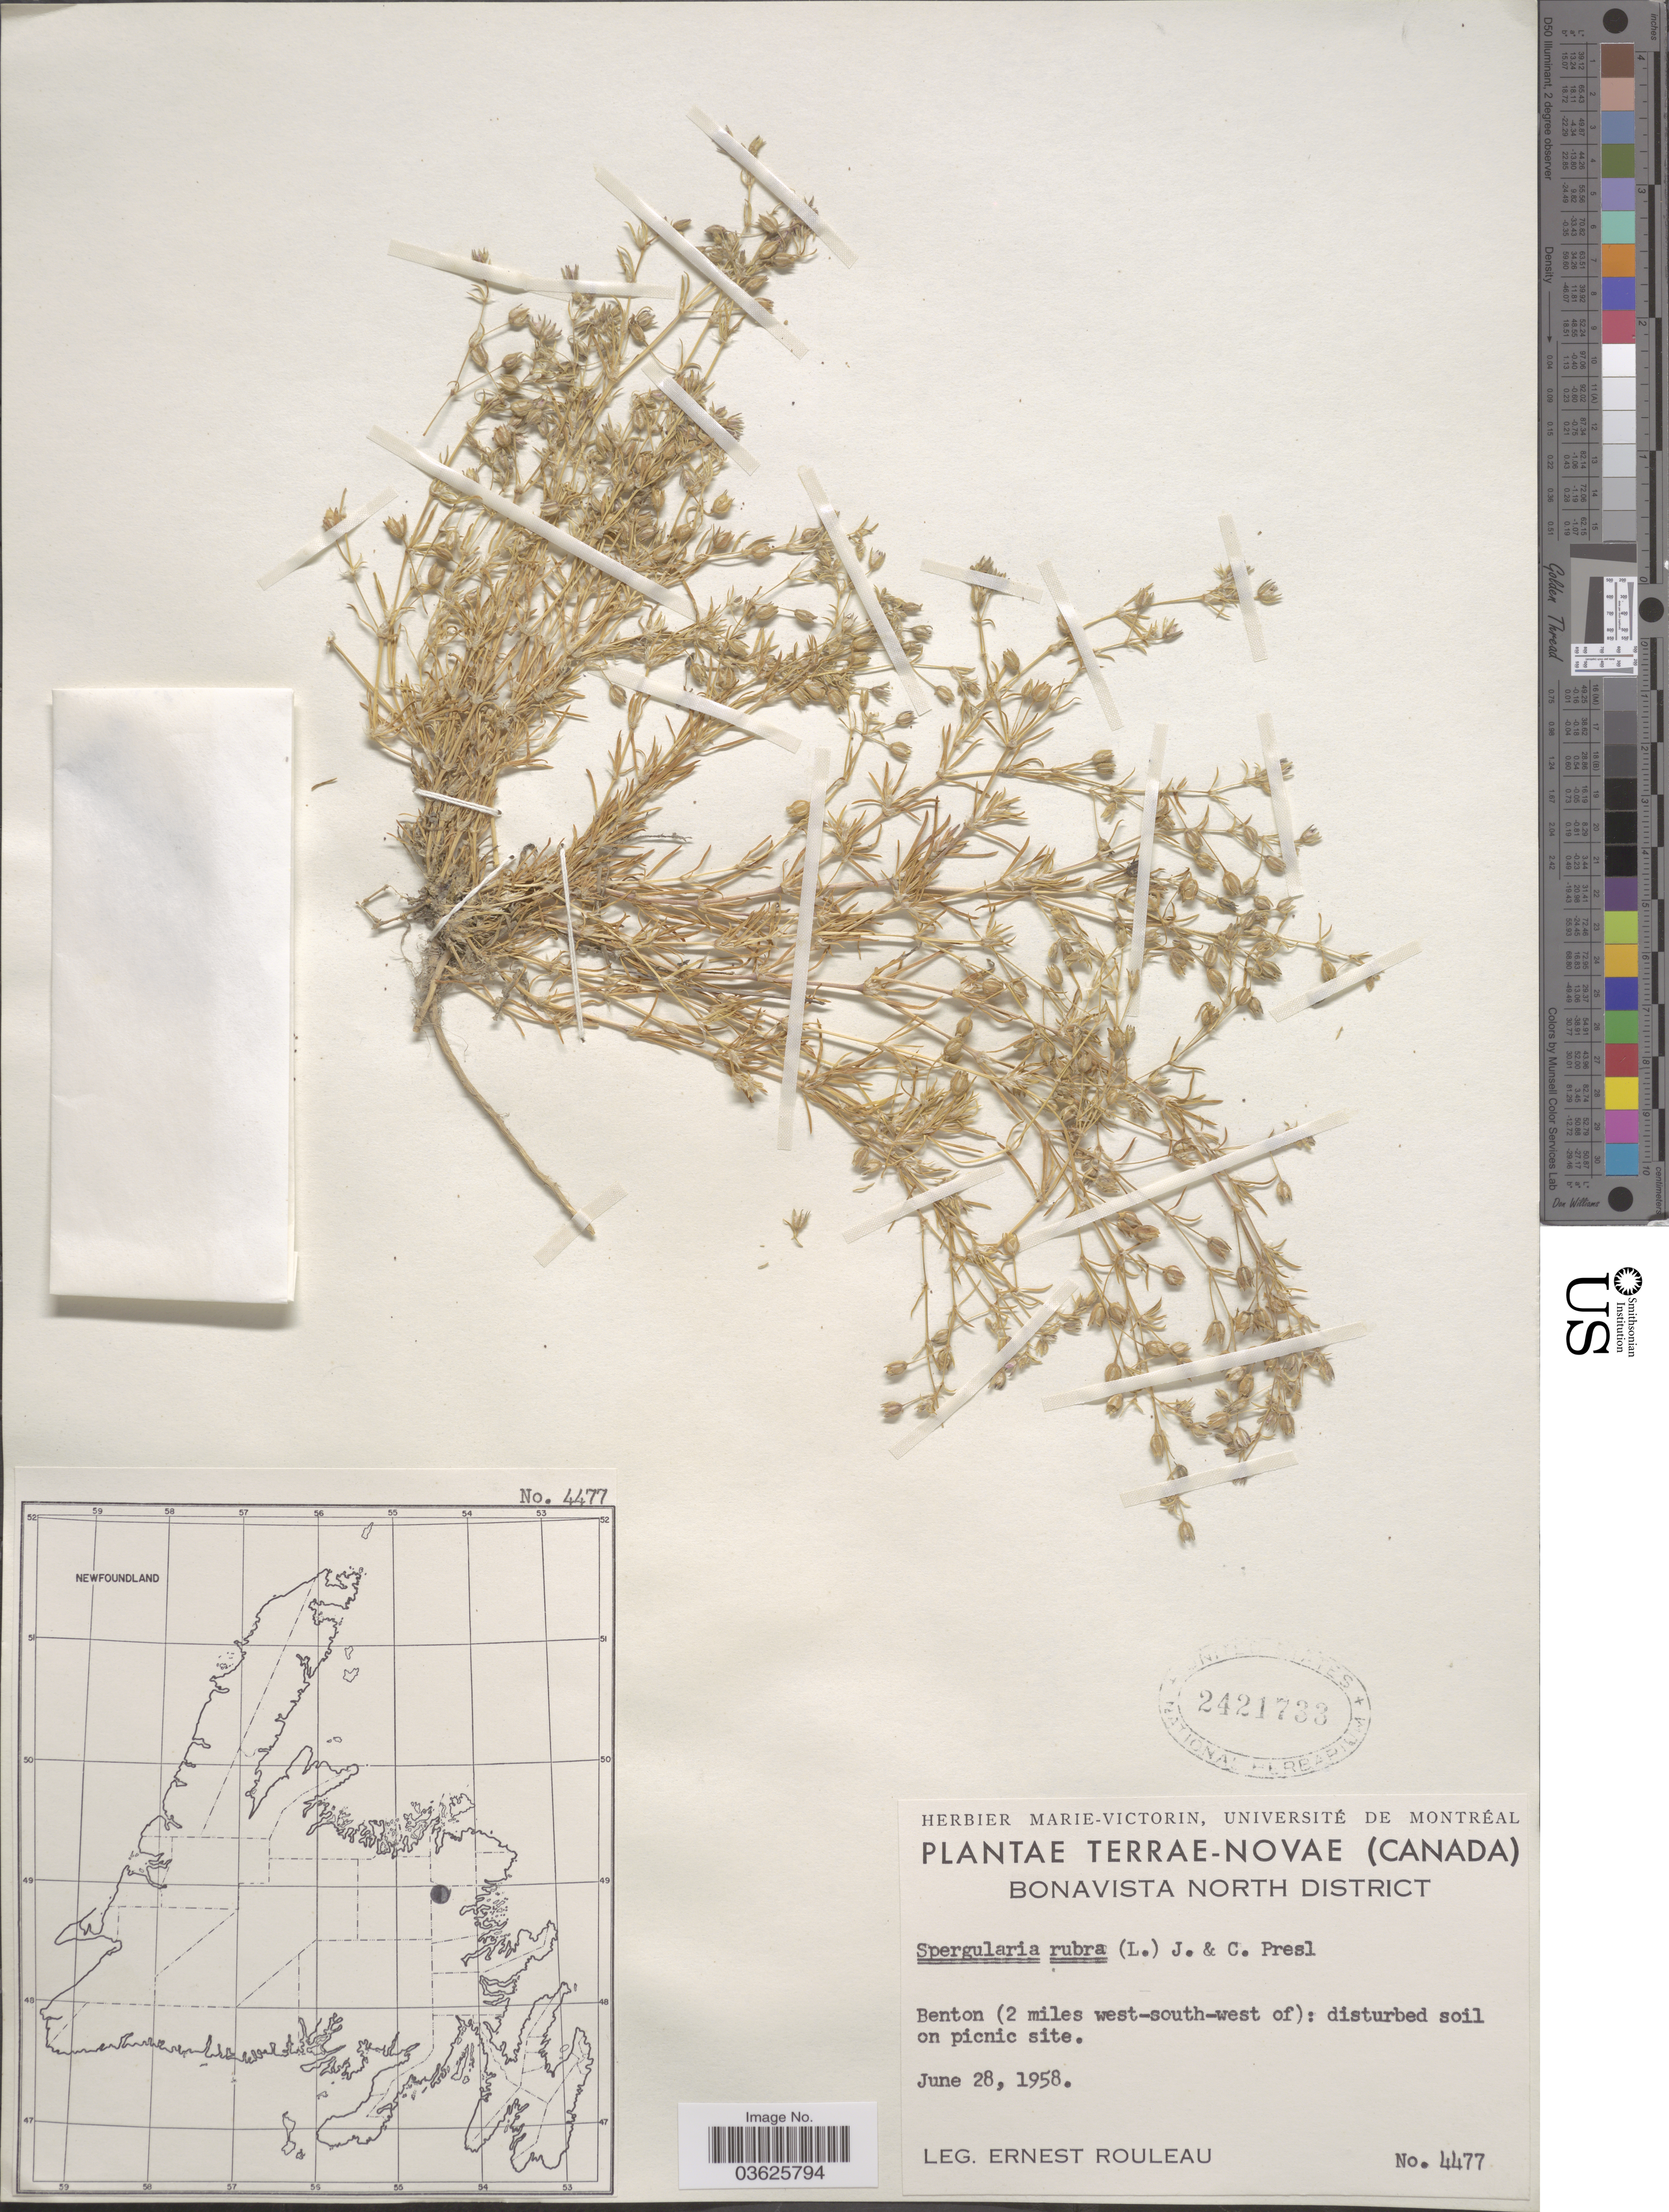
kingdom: Plantae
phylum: Tracheophyta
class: Magnoliopsida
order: Caryophyllales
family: Caryophyllaceae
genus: Spergularia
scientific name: Spergularia rubra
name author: (L.) J. Presl & C. Presl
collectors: J. Rouleau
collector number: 4477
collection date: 1958-06-28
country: Canada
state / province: Newfoundland and Labrador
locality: Terræ-Novæ, Bonavista North District. Benton (2 miles west-south-west of): disturbed soil on picnic site.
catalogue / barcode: US 2421733